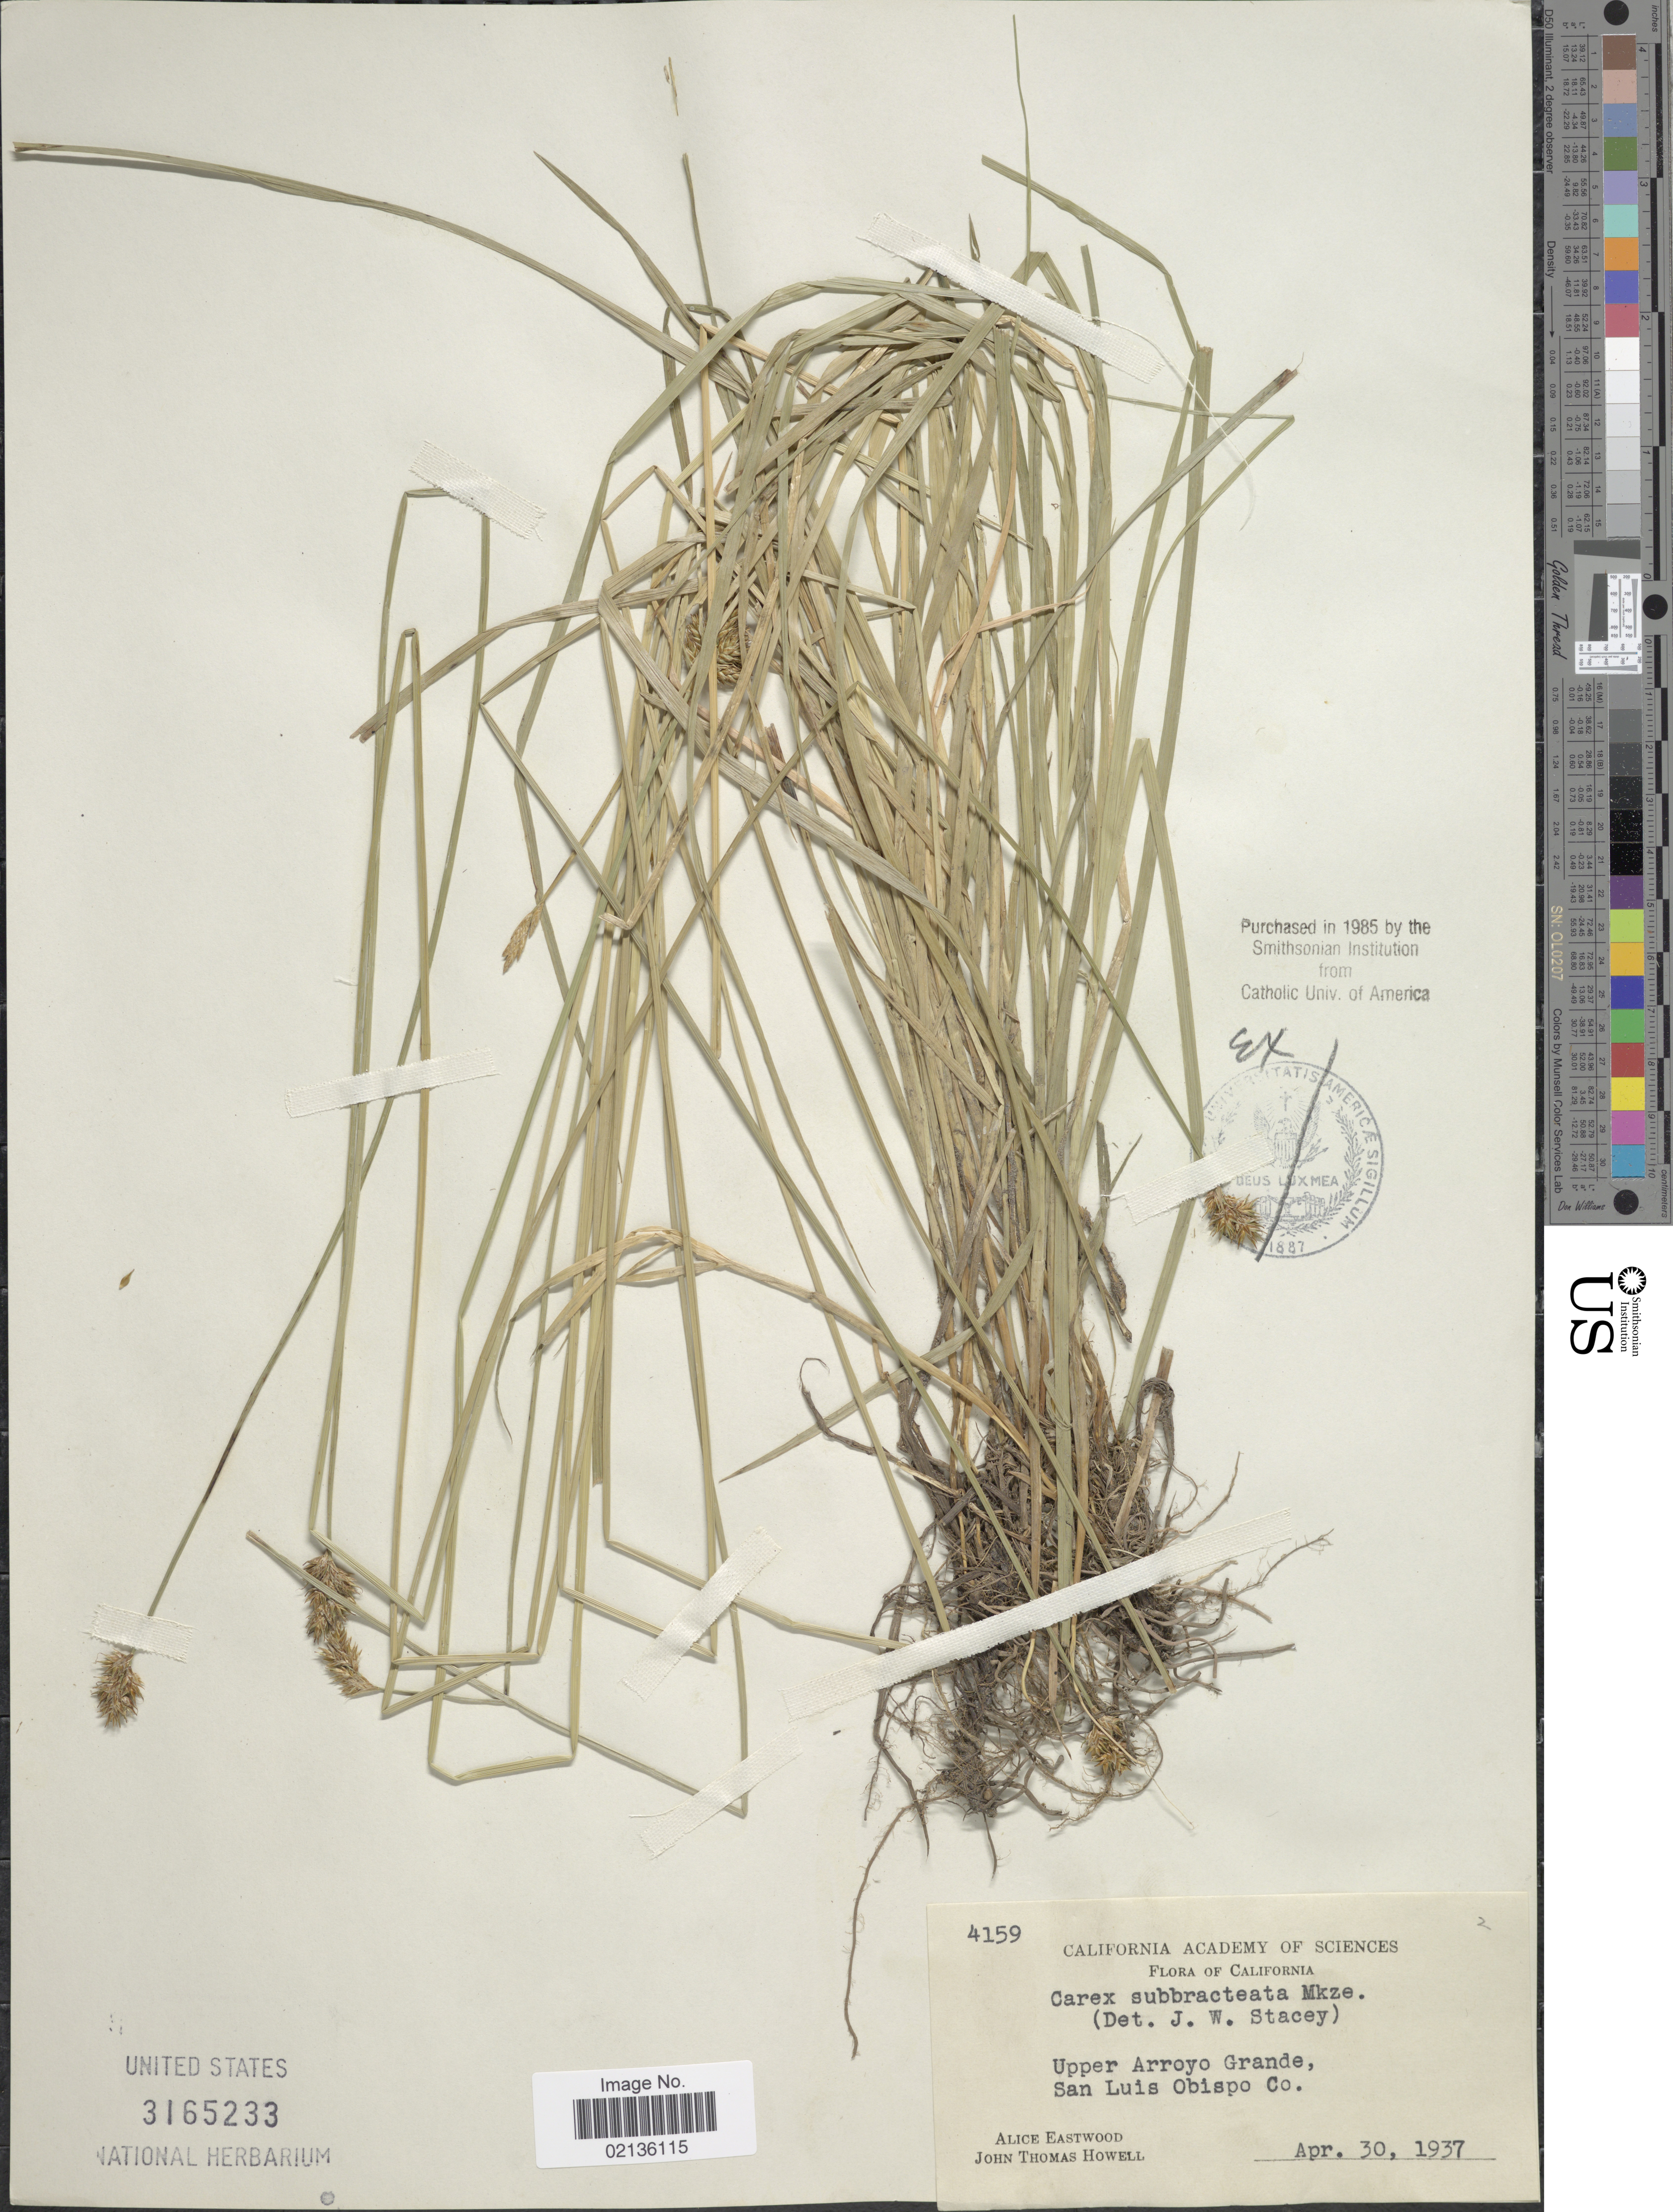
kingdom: Plantae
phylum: Tracheophyta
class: Liliopsida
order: Poales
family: Cyperaceae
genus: Carex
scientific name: Carex subbracteata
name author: Mack.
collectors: A. Eastwood & J. T. Howell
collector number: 4159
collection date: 1937-04-30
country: United States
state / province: California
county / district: San Luis Obispo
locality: Upper Arroyo Grande, San Luis Obispo Co.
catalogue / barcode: US 3165233